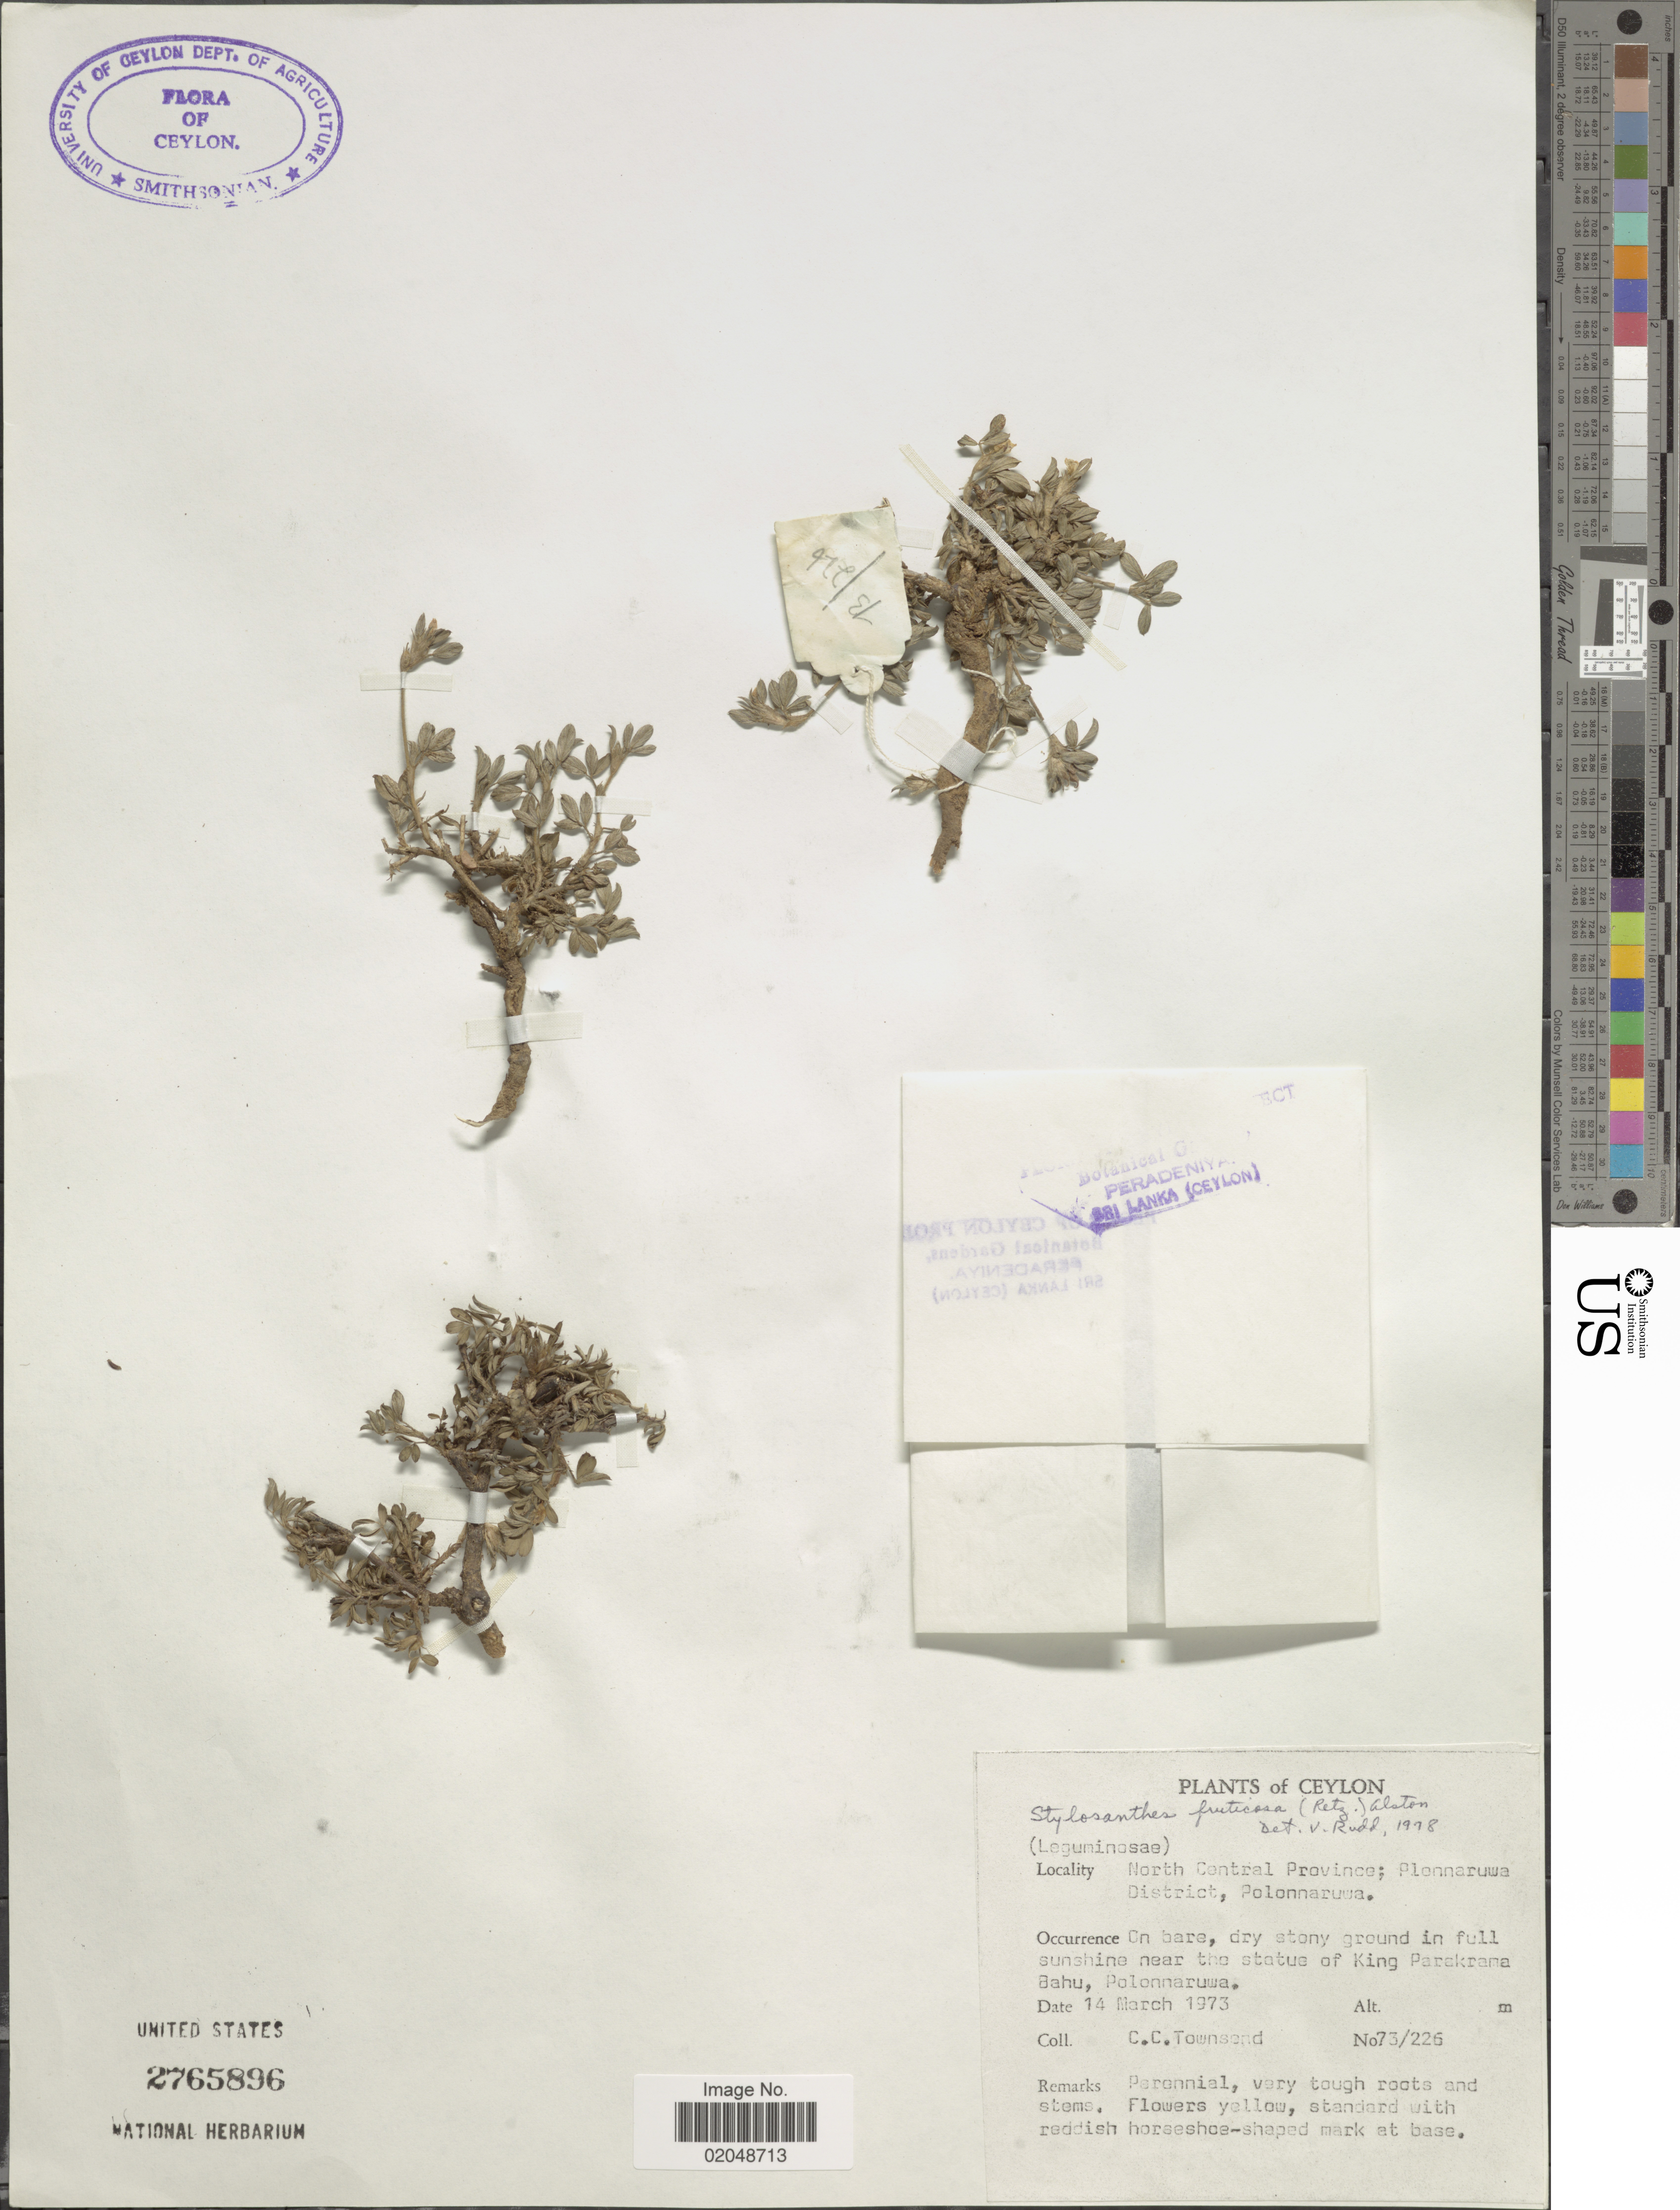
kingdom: Plantae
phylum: Tracheophyta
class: Magnoliopsida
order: Fabales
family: Fabaceae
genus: Stylosanthes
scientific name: Stylosanthes fruticosa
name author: (Retz.) Alston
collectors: C. C. Townsend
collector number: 73/226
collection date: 1973-03-14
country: Sri Lanka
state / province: North Central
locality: Ceylon, Plennaruwa District, Polonnaruwa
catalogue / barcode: US 2765896